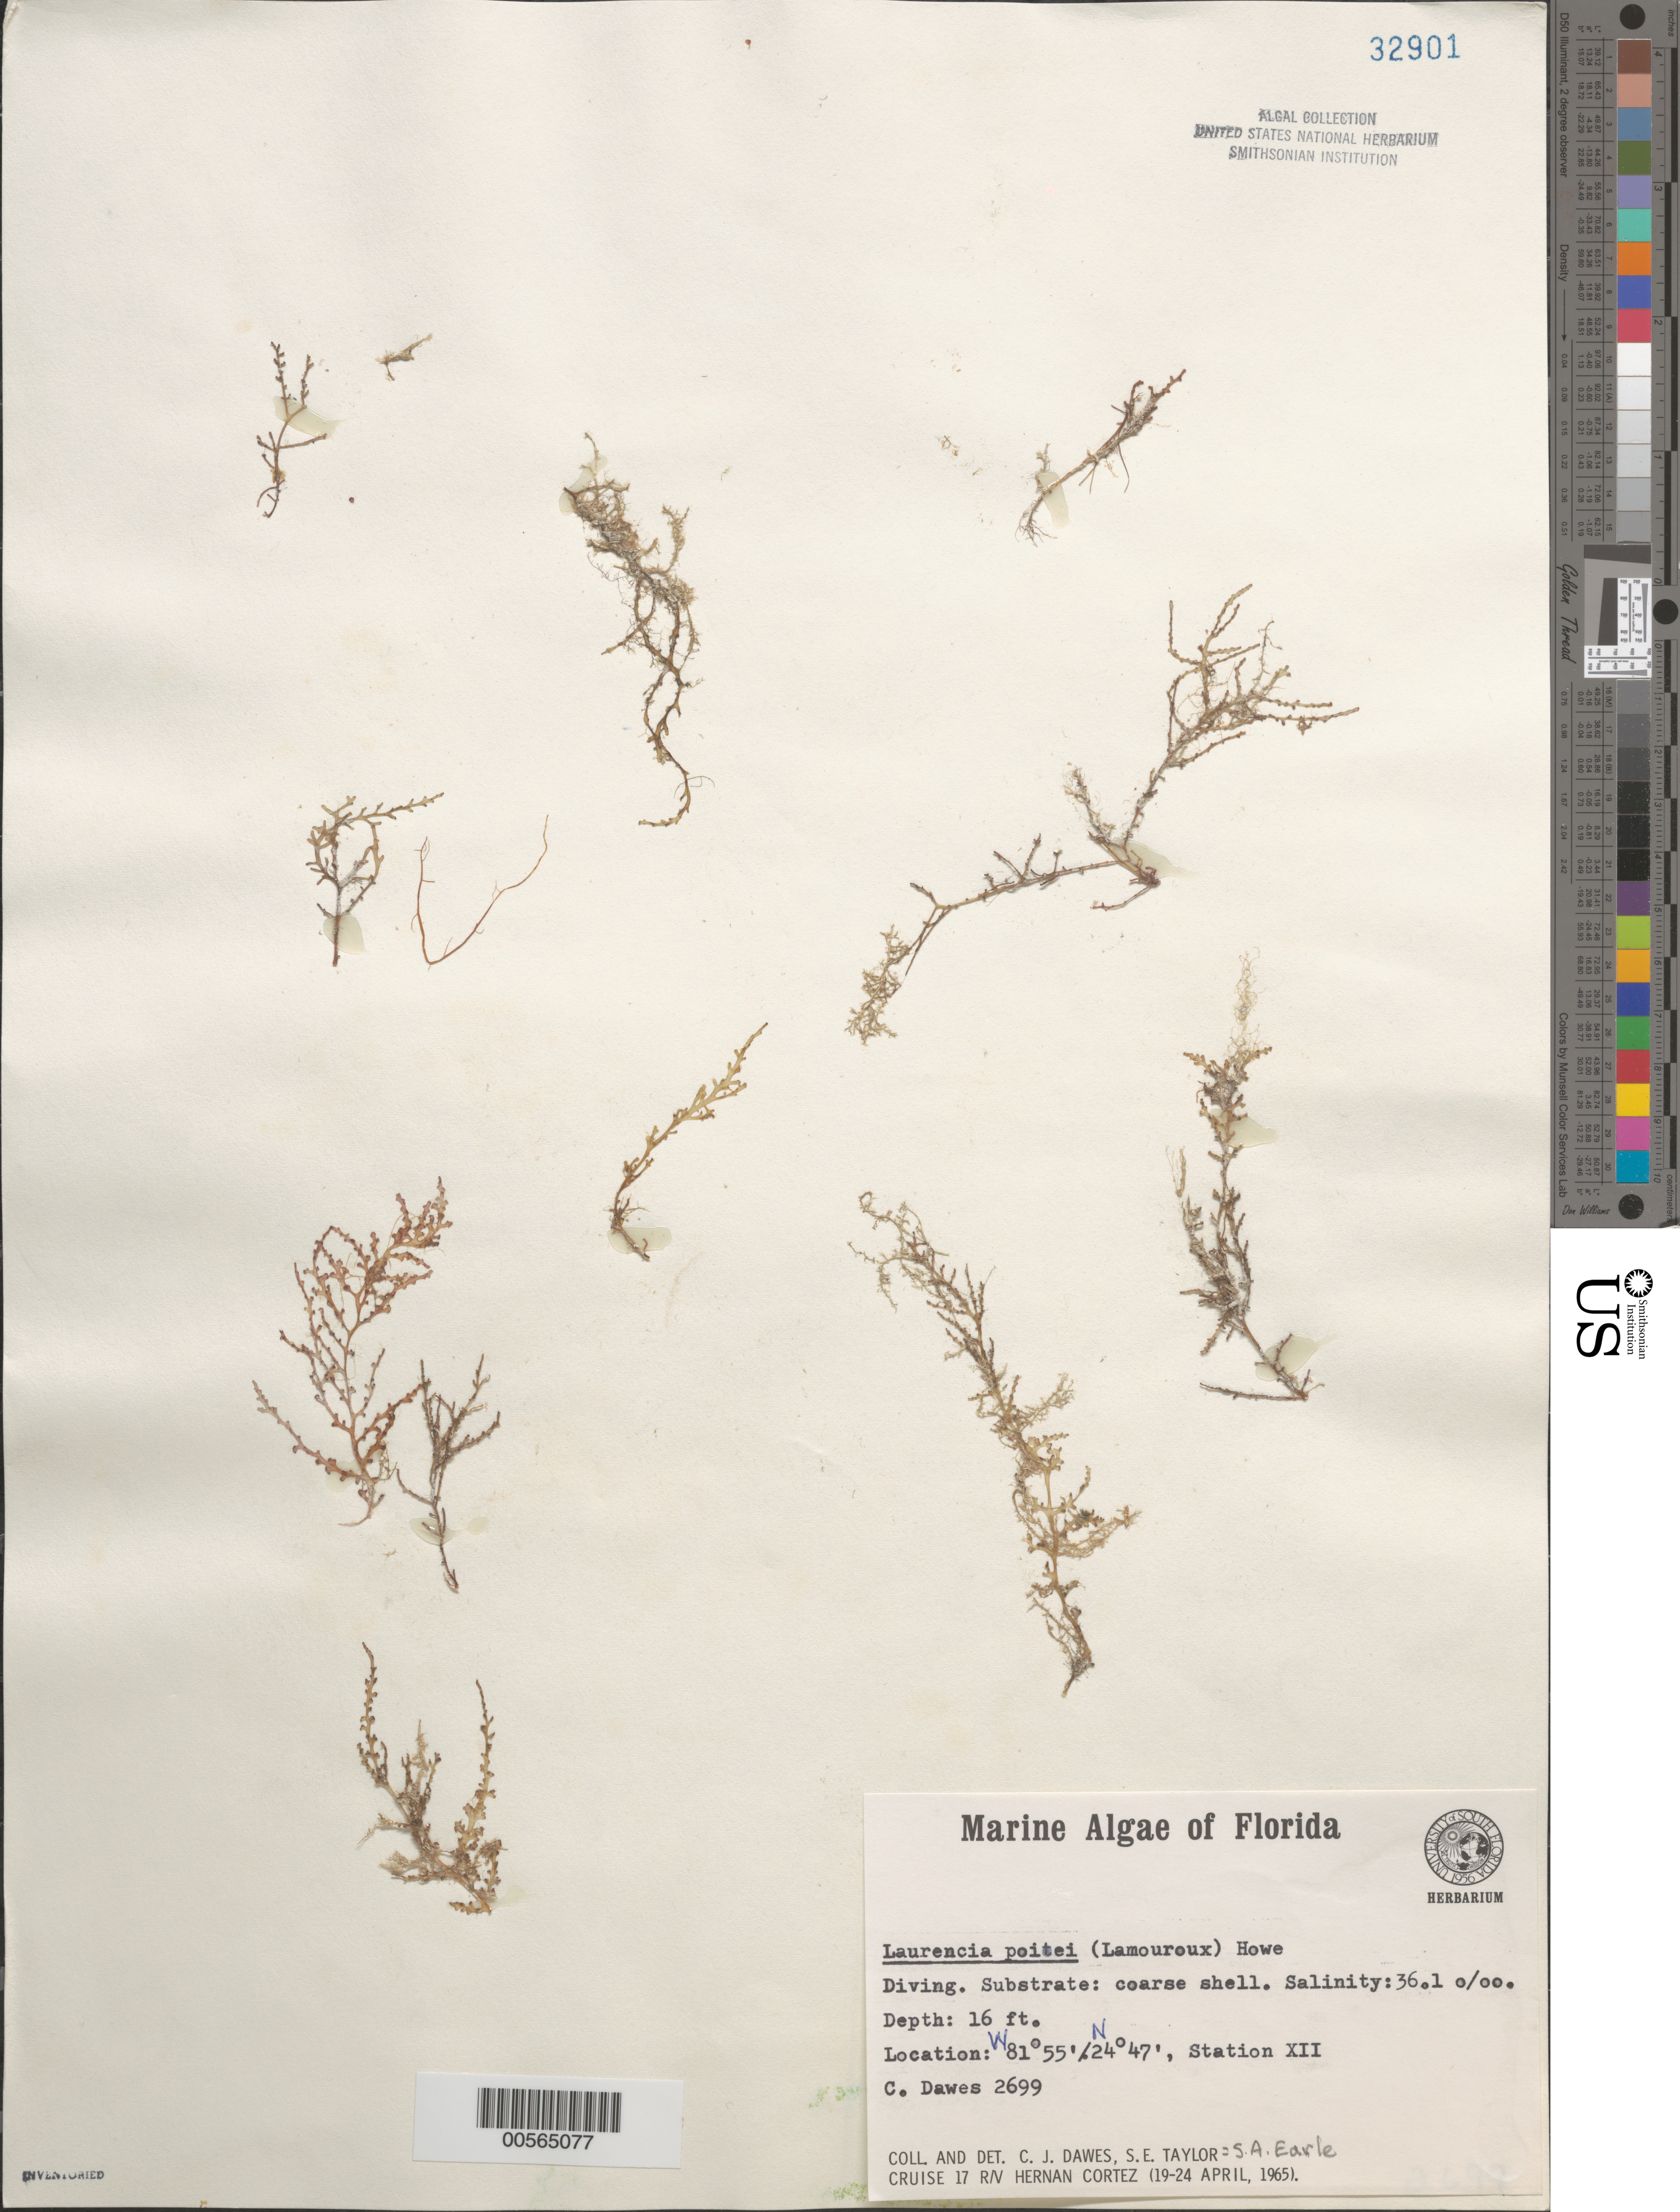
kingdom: Plantae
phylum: Rhodophyta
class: Florideophyceae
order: Ceramiales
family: Rhodomelaceae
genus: Yuzurua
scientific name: Yuzurua poiteaui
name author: (J.V.Lamouroux) Martin-Lescanne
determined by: Brooks, B. L., (BOT), Smithsonian Institution - National Museum of Natural History (UNITED STATES)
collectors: C. Dawes & S. A. Earle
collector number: Cjd 2699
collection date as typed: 19 Apr 1965 to 24 Apr 1965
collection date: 1965-04-19/1965-04-24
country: United States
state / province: Florida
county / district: Monroe County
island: Florida Keys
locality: Eastern Florida Keys area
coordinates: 24 47' N, 81 55' W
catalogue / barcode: US 32901